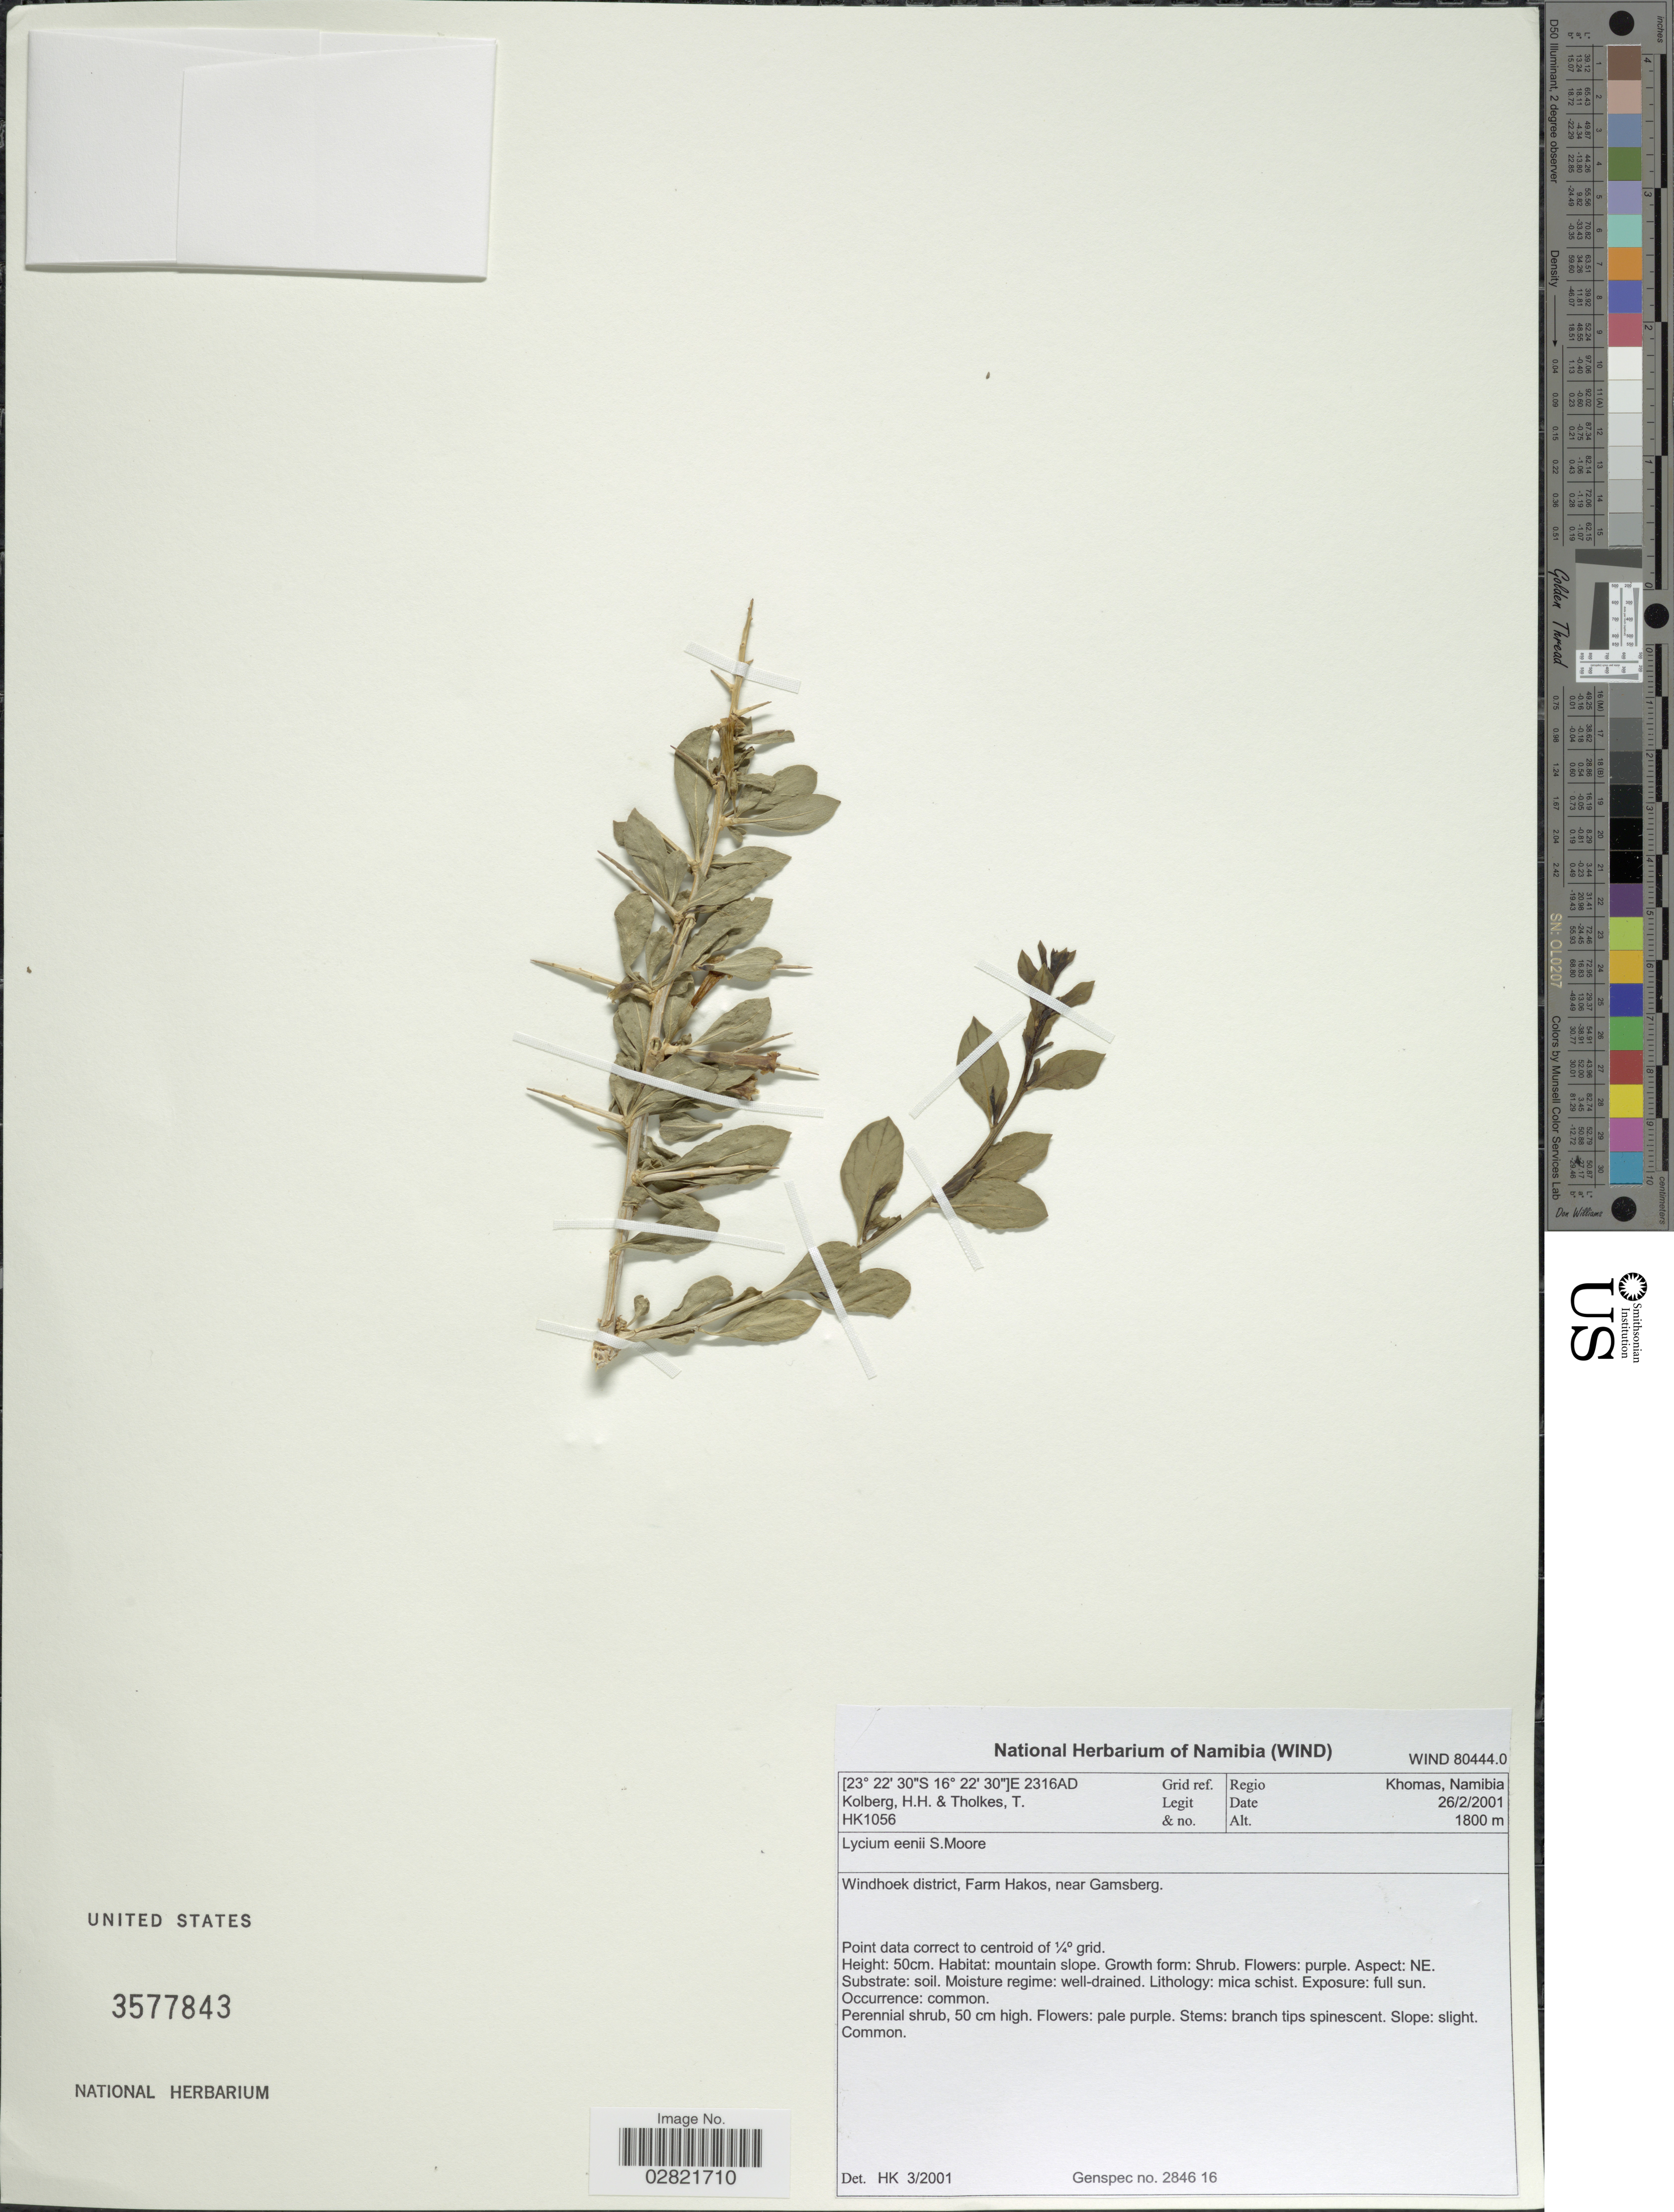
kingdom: Plantae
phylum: Tracheophyta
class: Magnoliopsida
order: Solanales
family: Solanaceae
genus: Lycium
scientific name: Lycium eenii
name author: S. Moore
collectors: H. H. Kolberg & T. Tholkes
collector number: HK1056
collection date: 2001-02-26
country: Namibia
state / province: Khomas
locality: Regio Khomas. Windhoek district, Farm Hakos, near Gamsberg.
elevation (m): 1800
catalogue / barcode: US 3577843